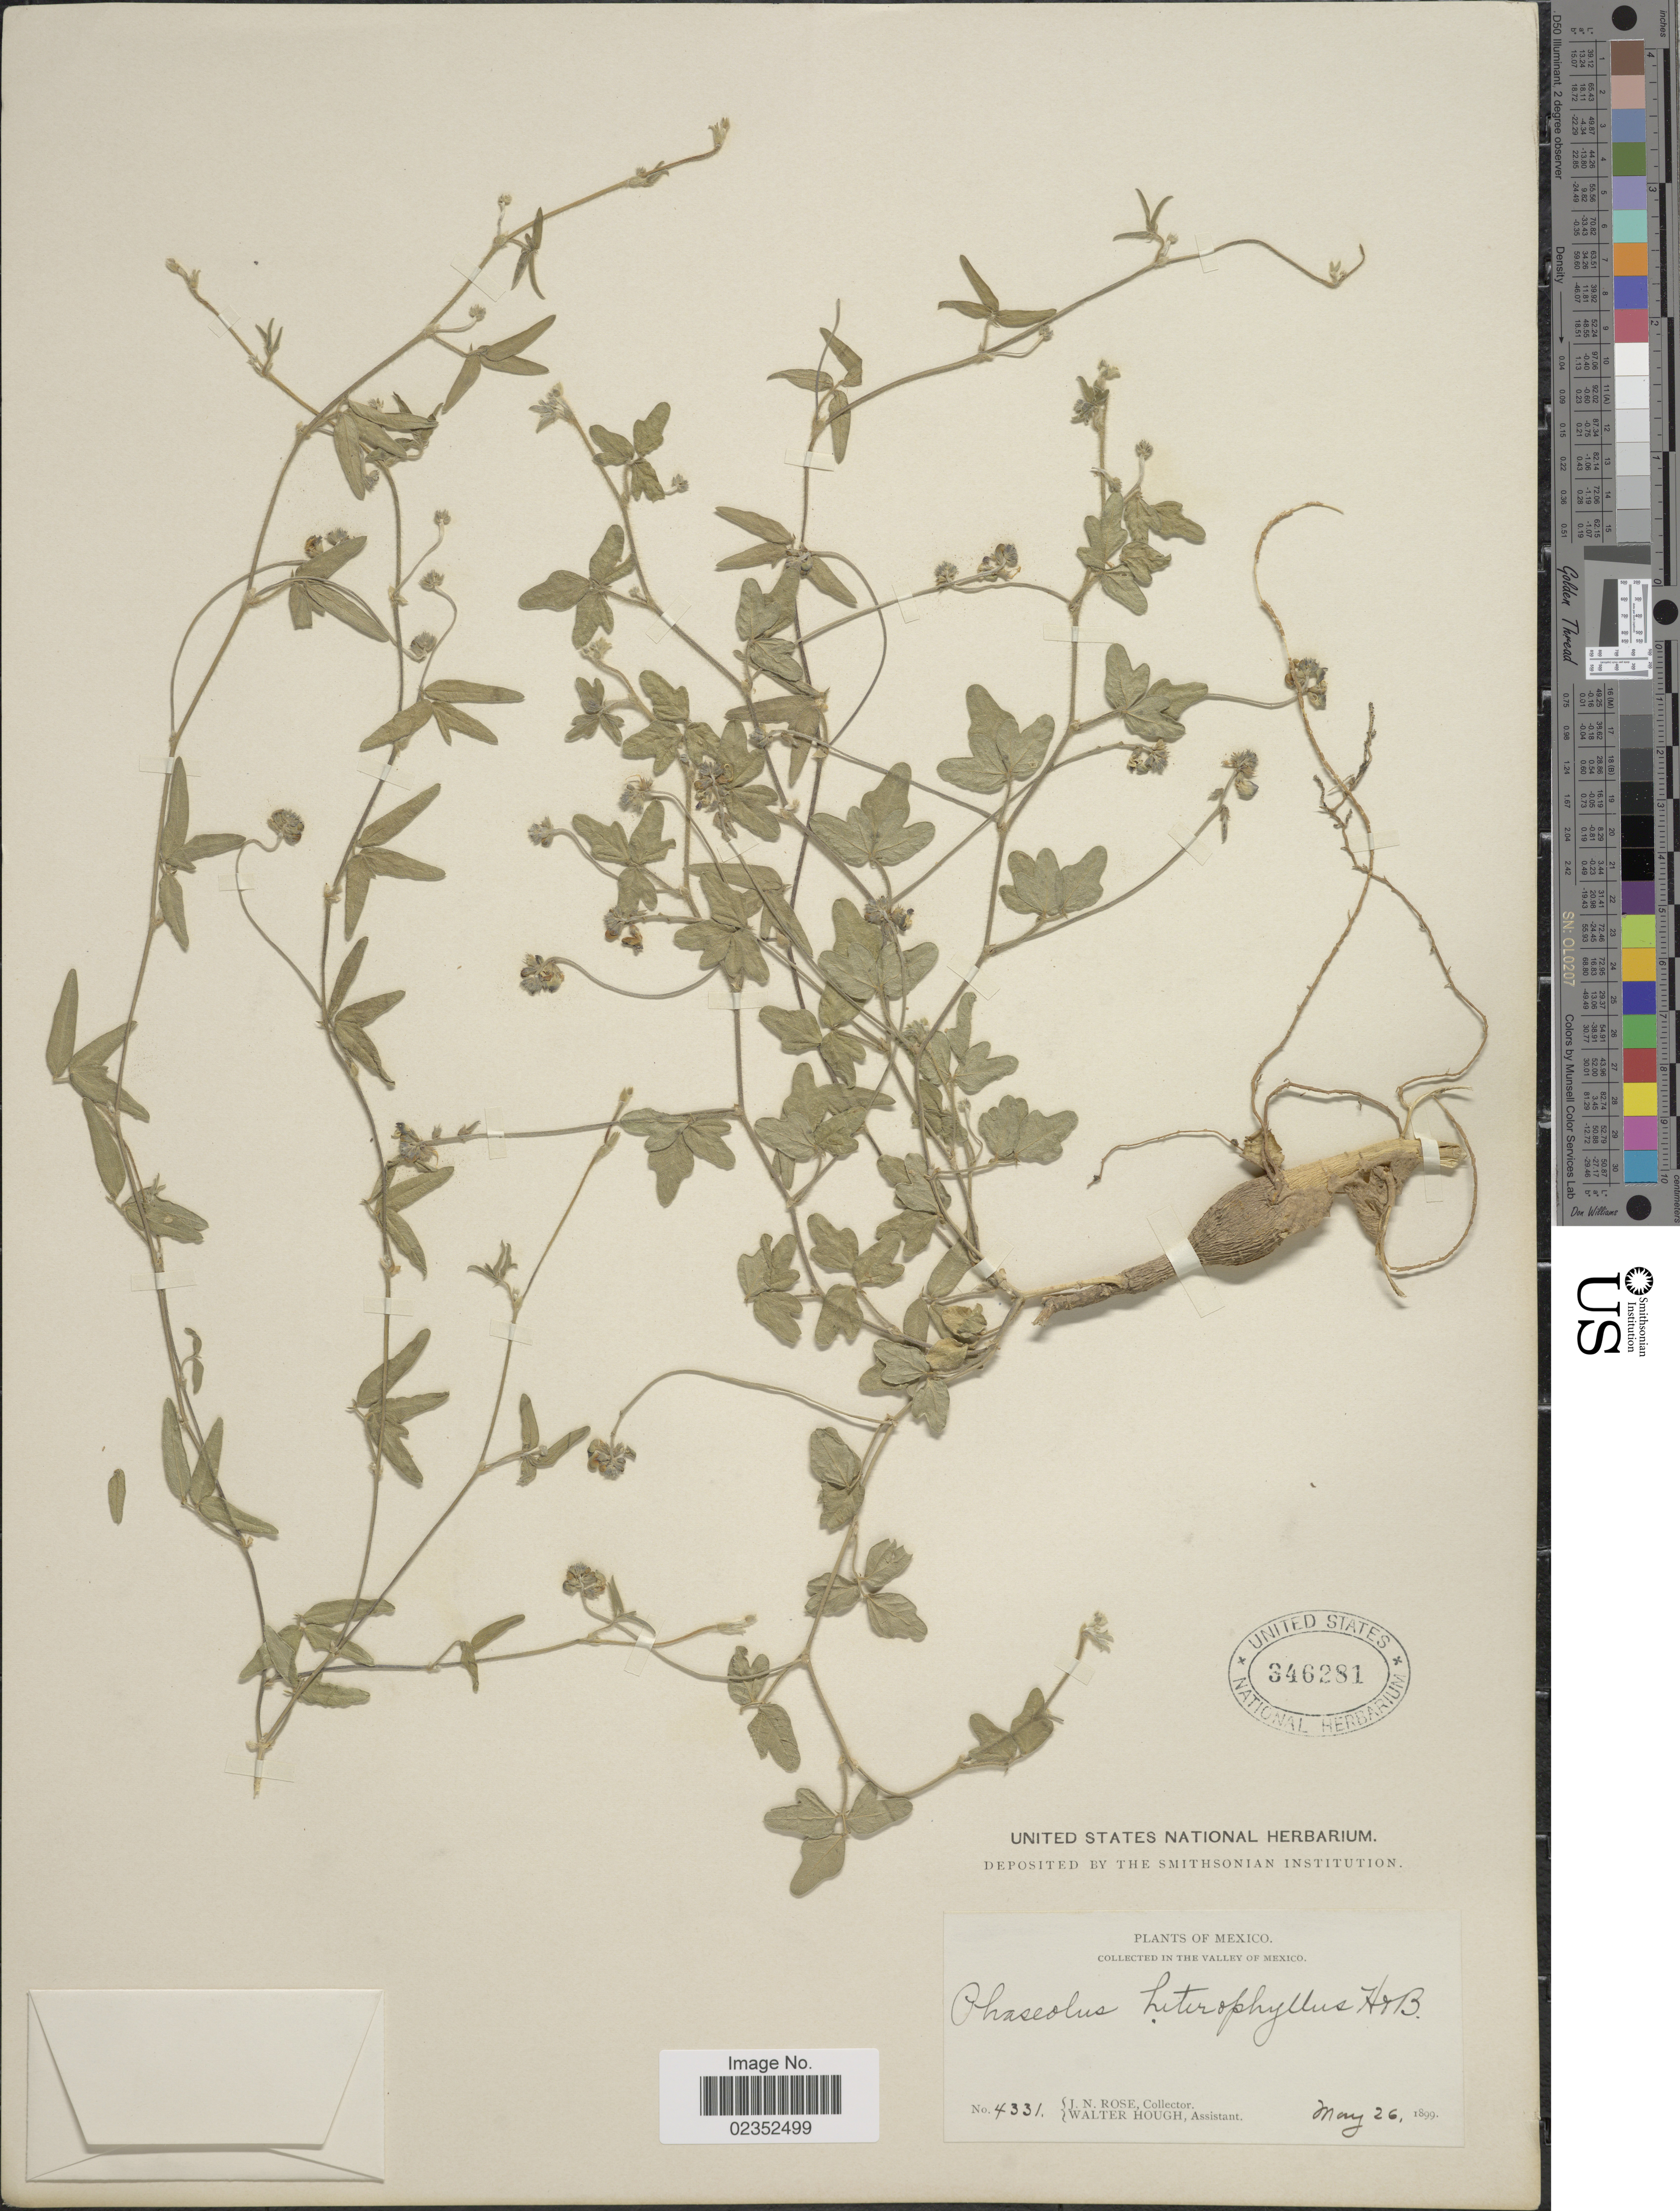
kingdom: Plantae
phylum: Tracheophyta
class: Magnoliopsida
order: Fabales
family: Fabaceae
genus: Macroptilium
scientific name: Macroptilium gibbosifolium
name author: (Ortega) A. Delgado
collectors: J. N. Rose & W. Hough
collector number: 4331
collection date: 1899-05-26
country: Mexico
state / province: México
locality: Valley of Mexico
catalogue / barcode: US 346281